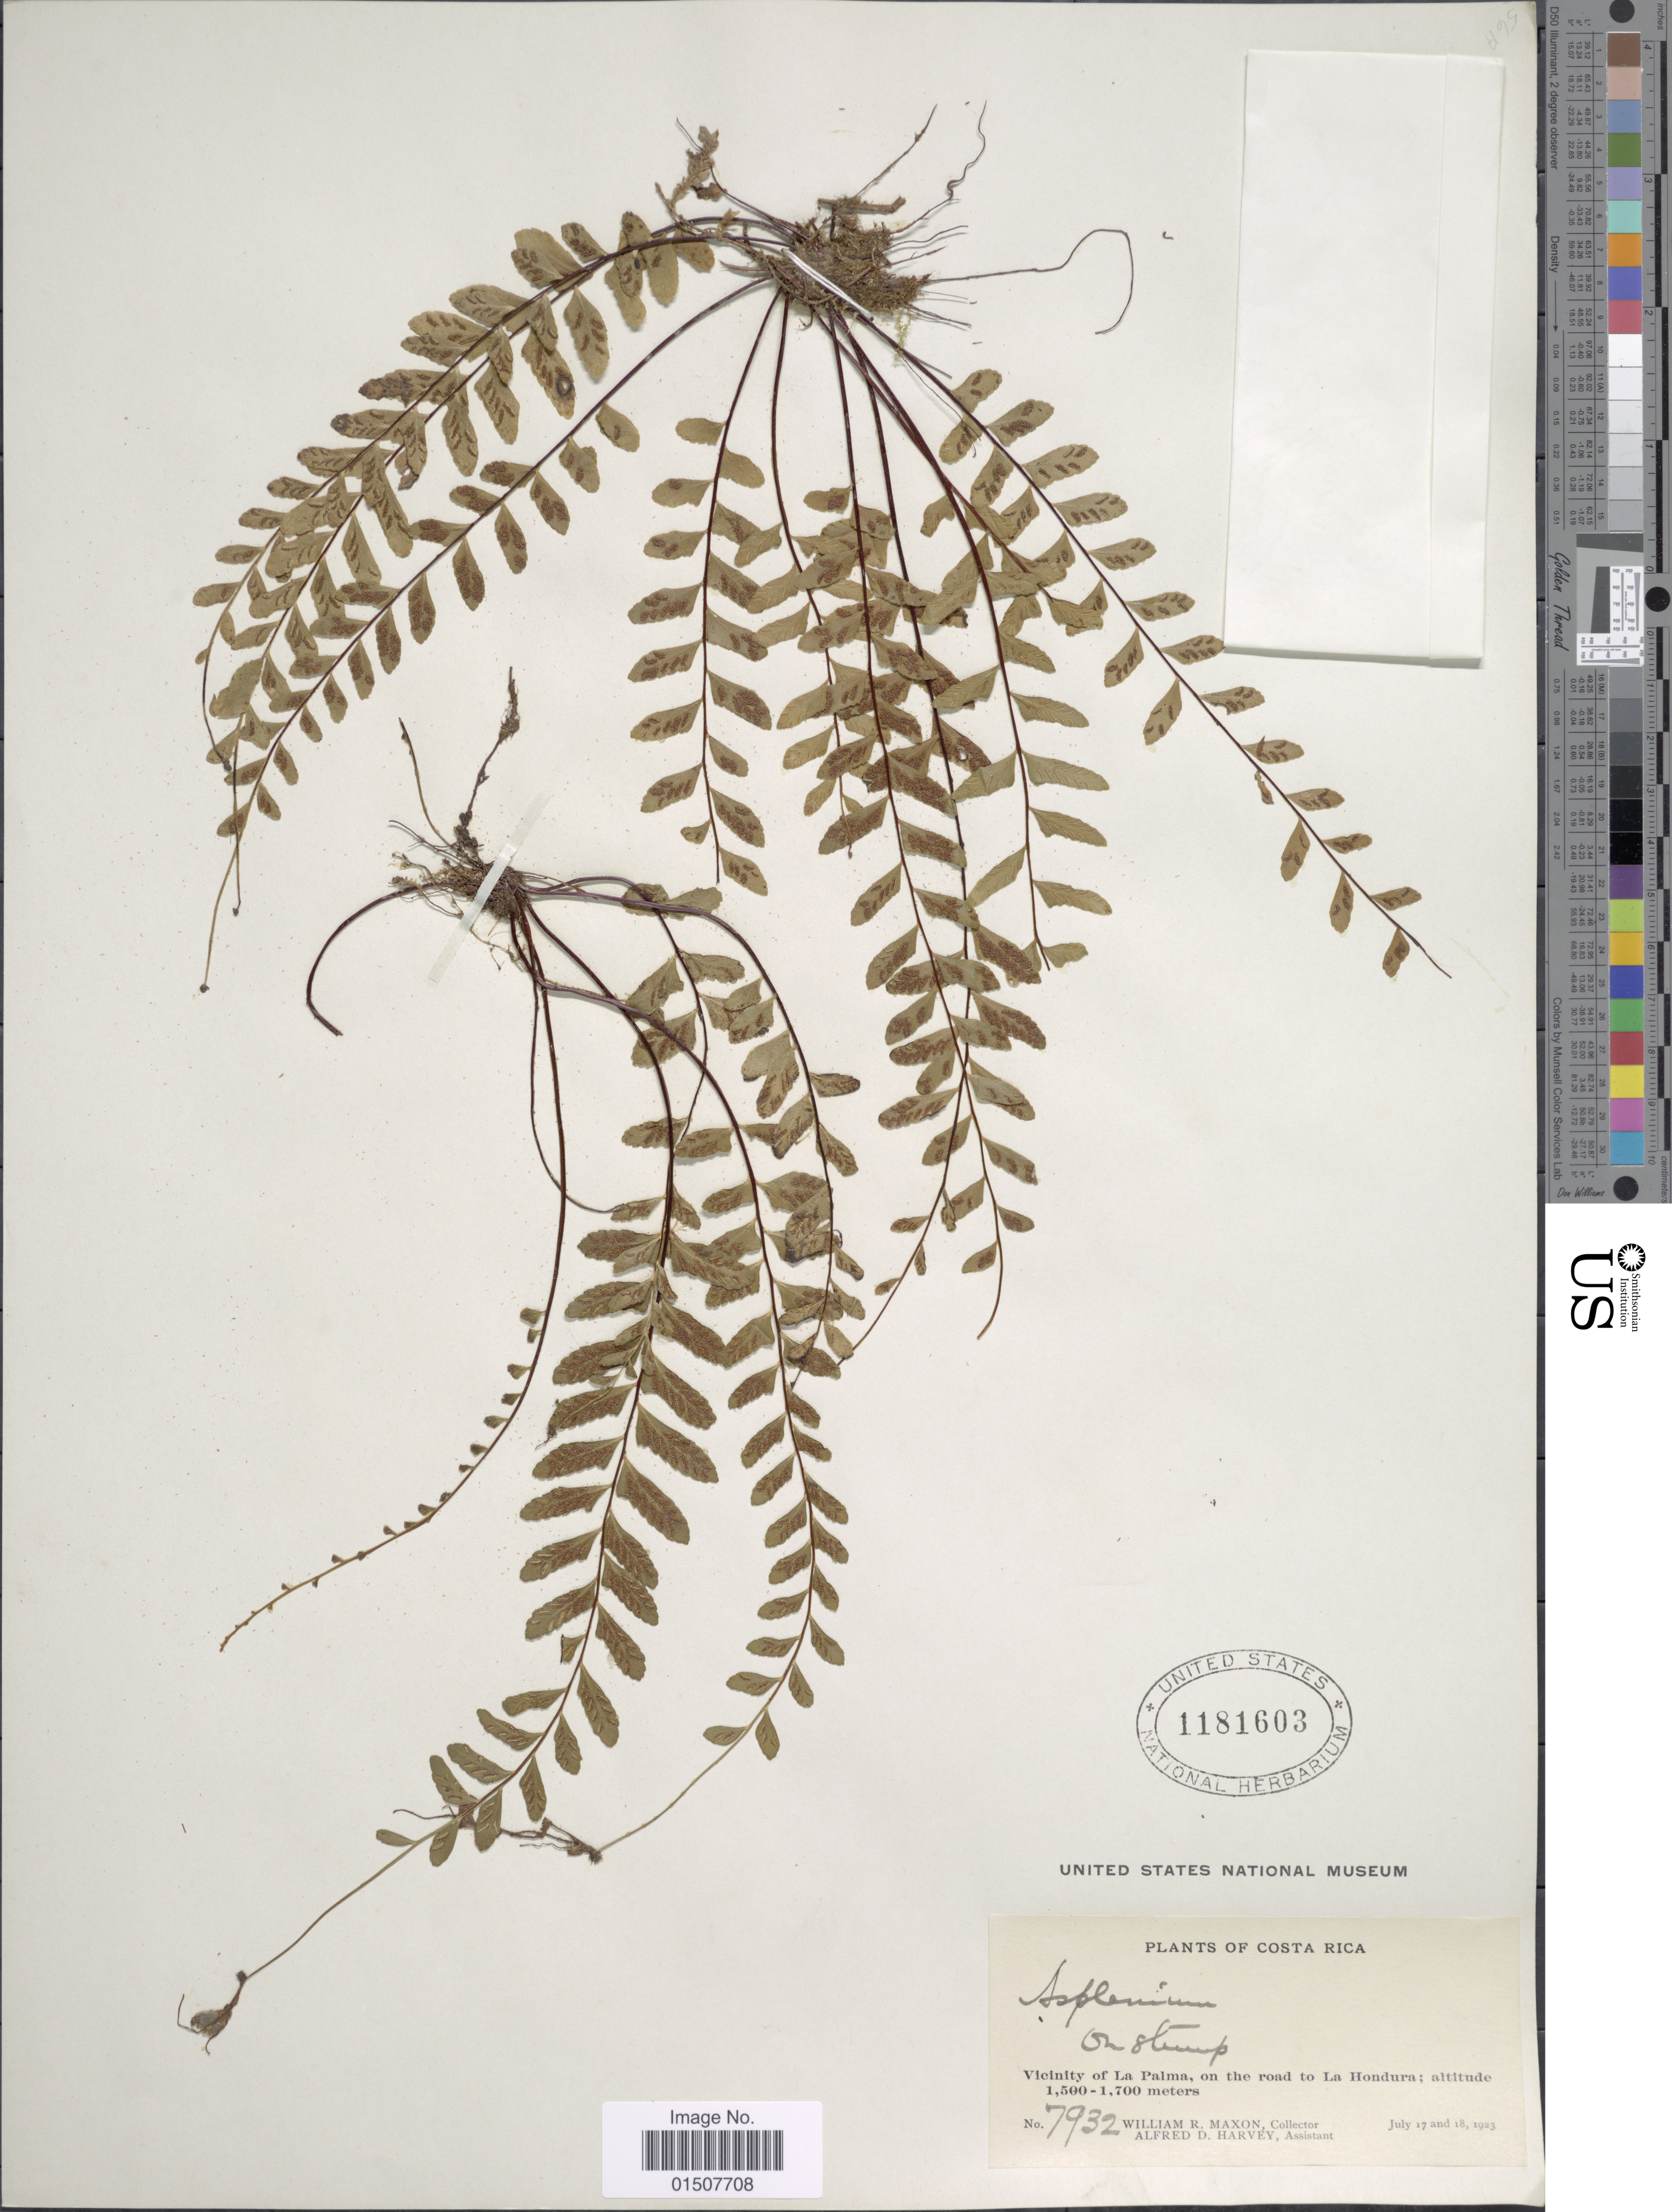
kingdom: Plantae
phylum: Tracheophyta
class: Polypodiopsida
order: Polypodiales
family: Aspleniaceae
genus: Asplenium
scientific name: Asplenium radicans var. cirrhatum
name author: (Rich. ex Willd.) Rosenst.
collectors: W. R. Maxon & A. D. Harvey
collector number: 7932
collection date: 1923-07-17/1923-07-18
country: Spain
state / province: Canarias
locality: Vicinity of La Palma, on road to La Hondura.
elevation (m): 1500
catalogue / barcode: US 1181603